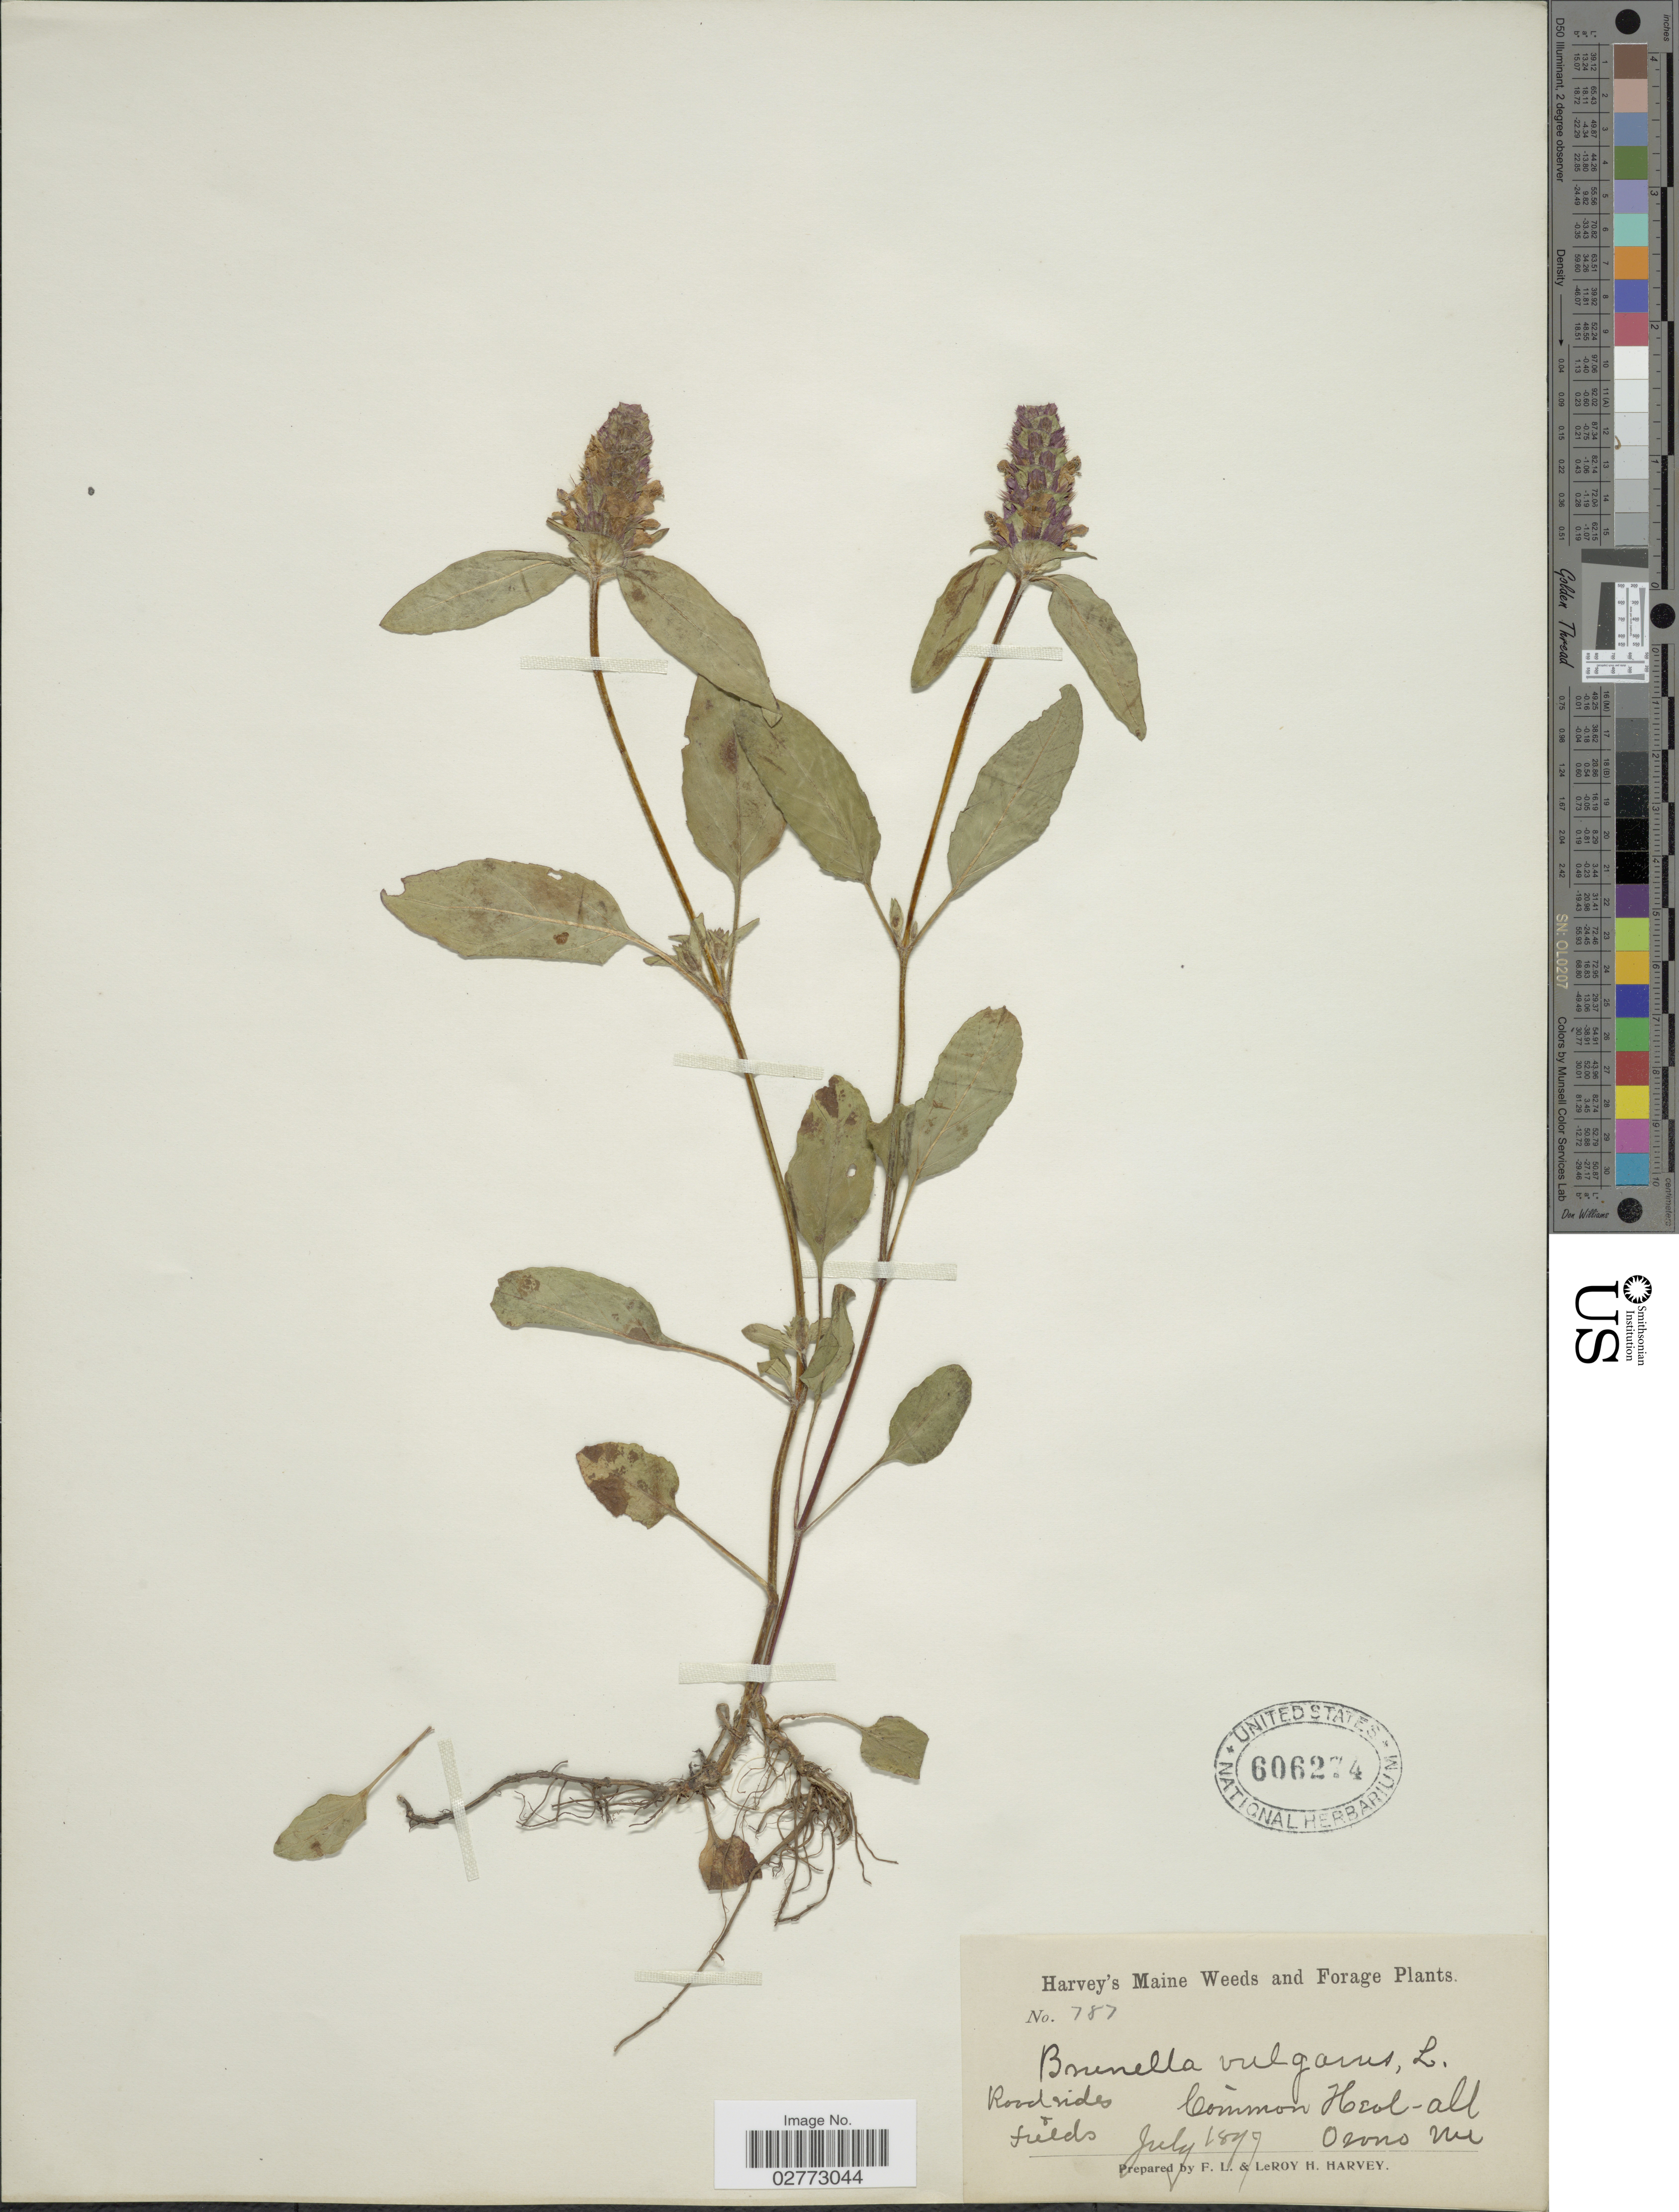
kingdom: Plantae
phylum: Tracheophyta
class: Magnoliopsida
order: Lamiales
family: Lamiaceae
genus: Prunella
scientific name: Prunella vulgaris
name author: L.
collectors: F. L. Harvey & L. H. Harvey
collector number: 787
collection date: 1899-07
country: United States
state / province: Maine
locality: Roadsides+ fields. Orono.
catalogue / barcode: US 606274